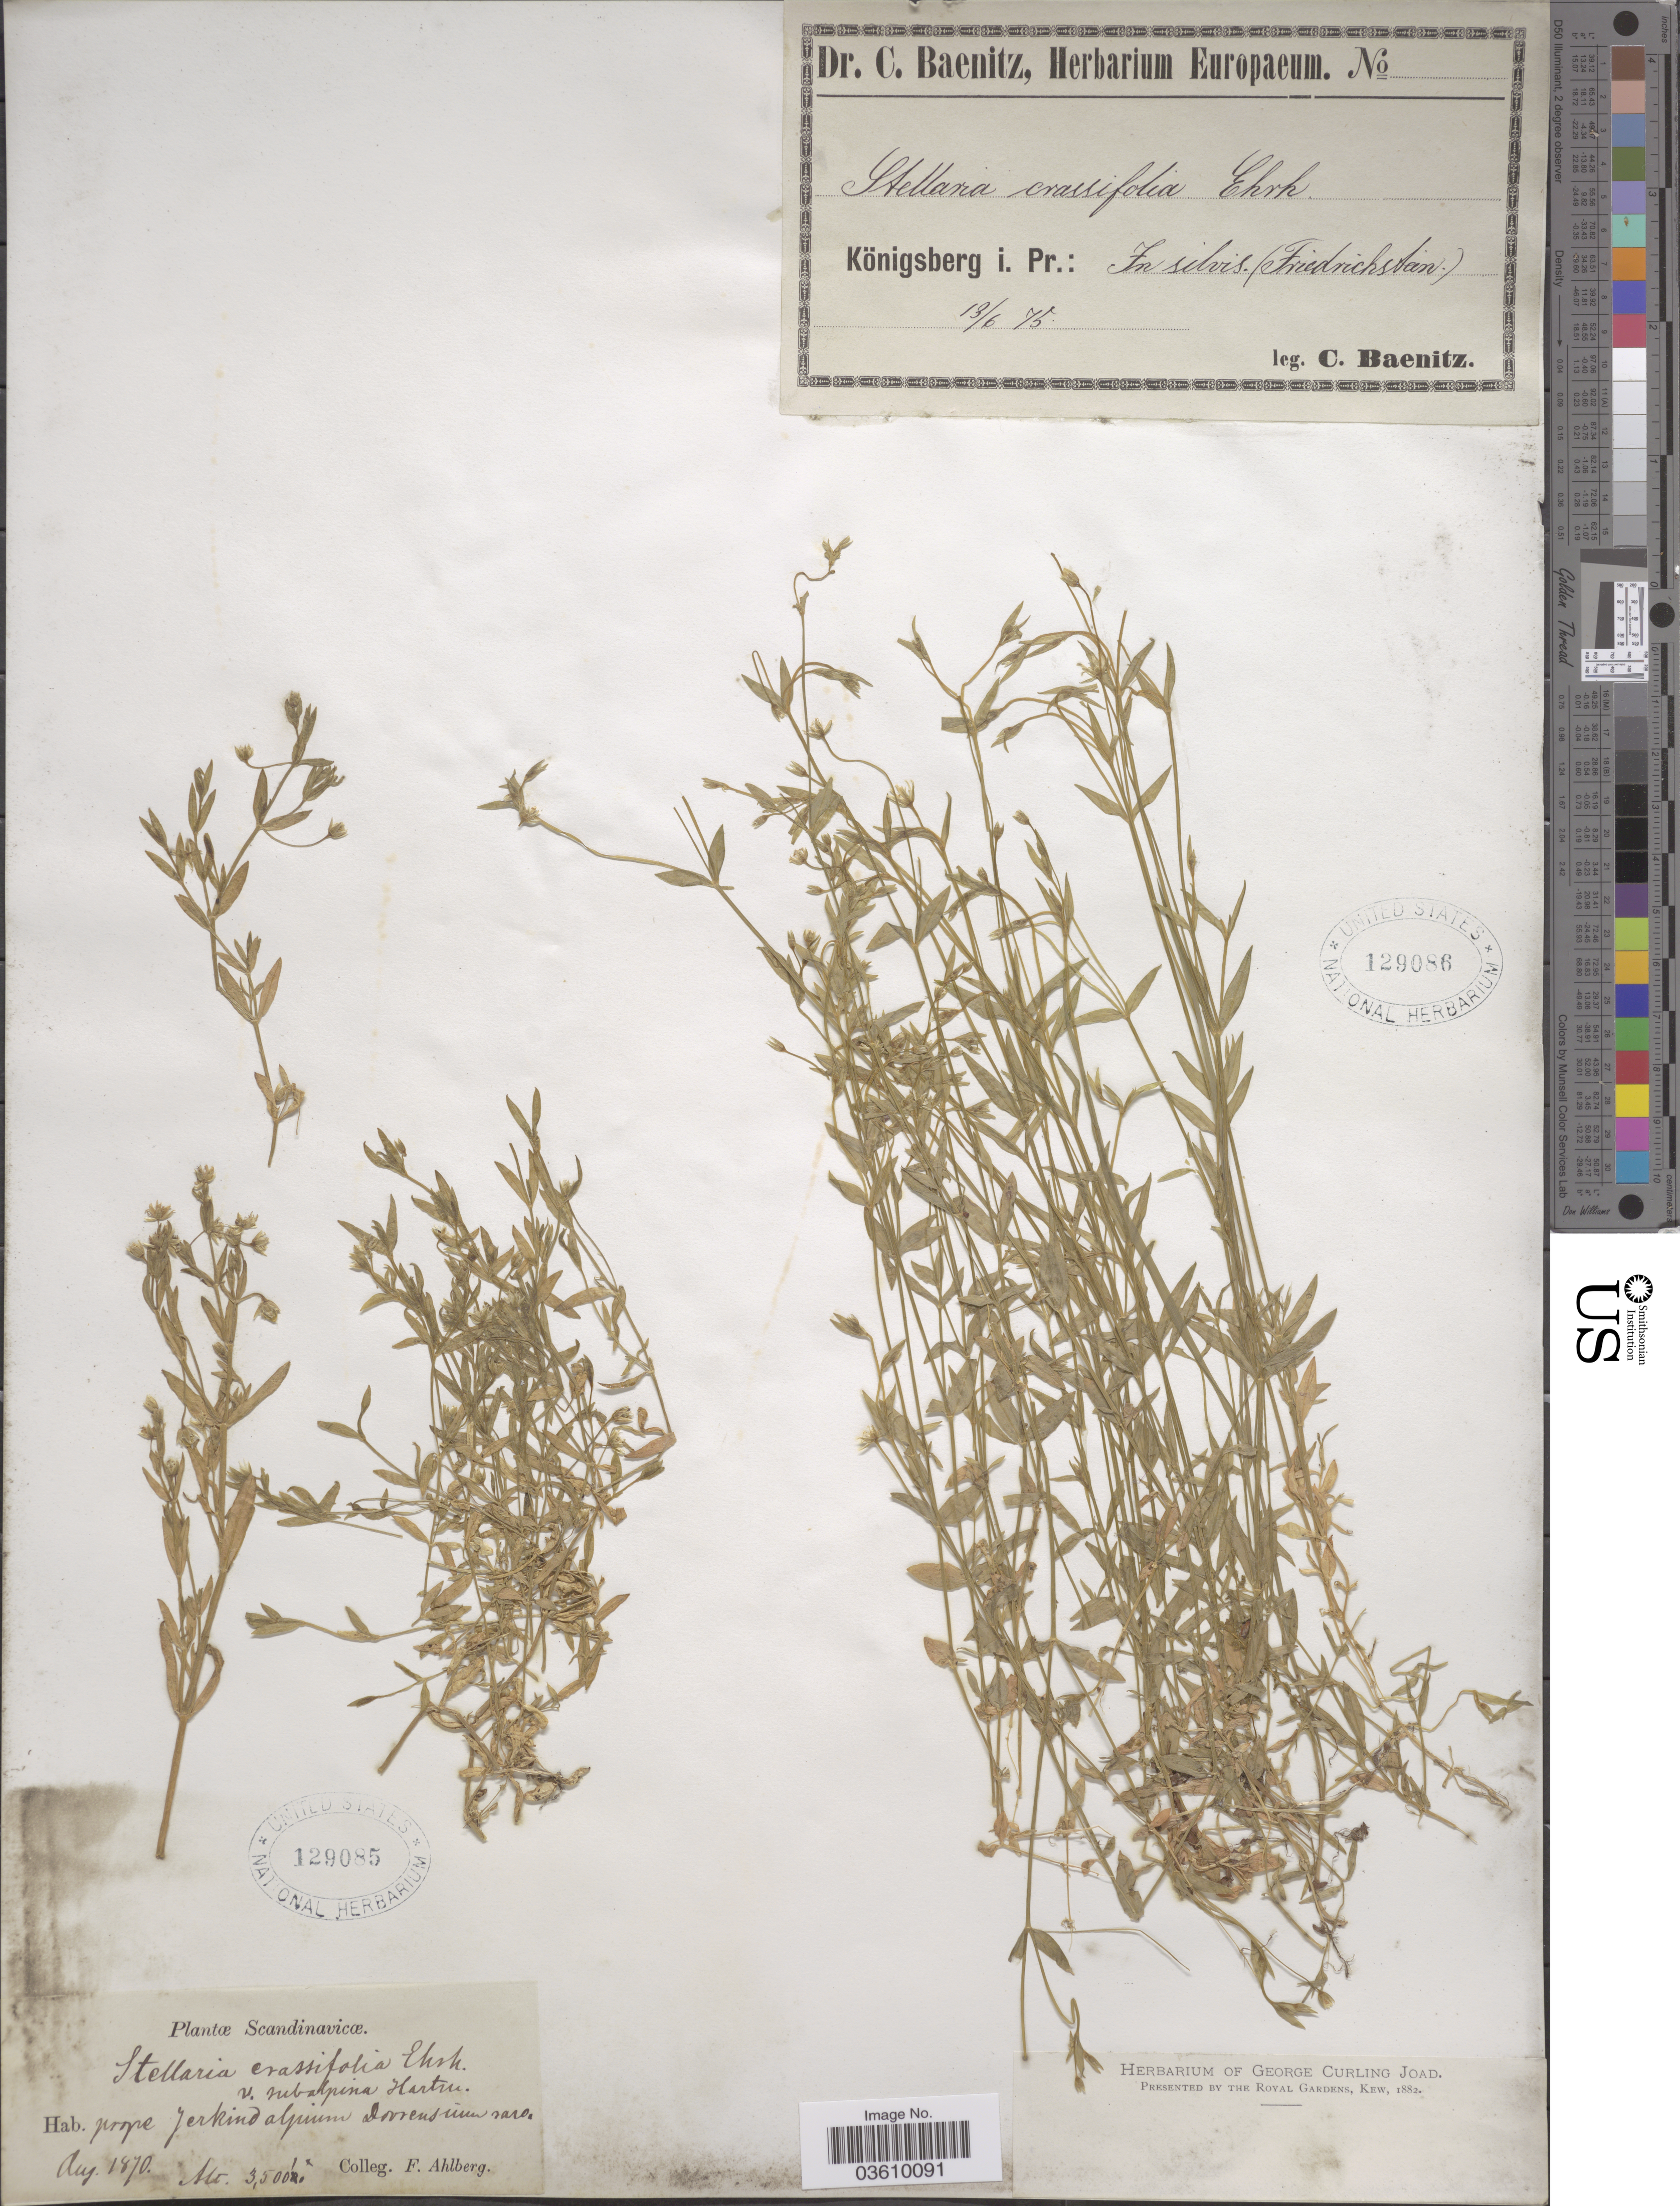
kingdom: Plantae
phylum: Tracheophyta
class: Magnoliopsida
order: Caryophyllales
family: Caryophyllaceae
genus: Stellaria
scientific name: Stellaria crassifolia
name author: Ehrh.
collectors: F. Ahlberg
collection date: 1870-08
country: Norway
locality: Scandinavicæ. Prope Jerkind alpium Dovrensium raro.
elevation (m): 1067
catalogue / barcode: US 129085